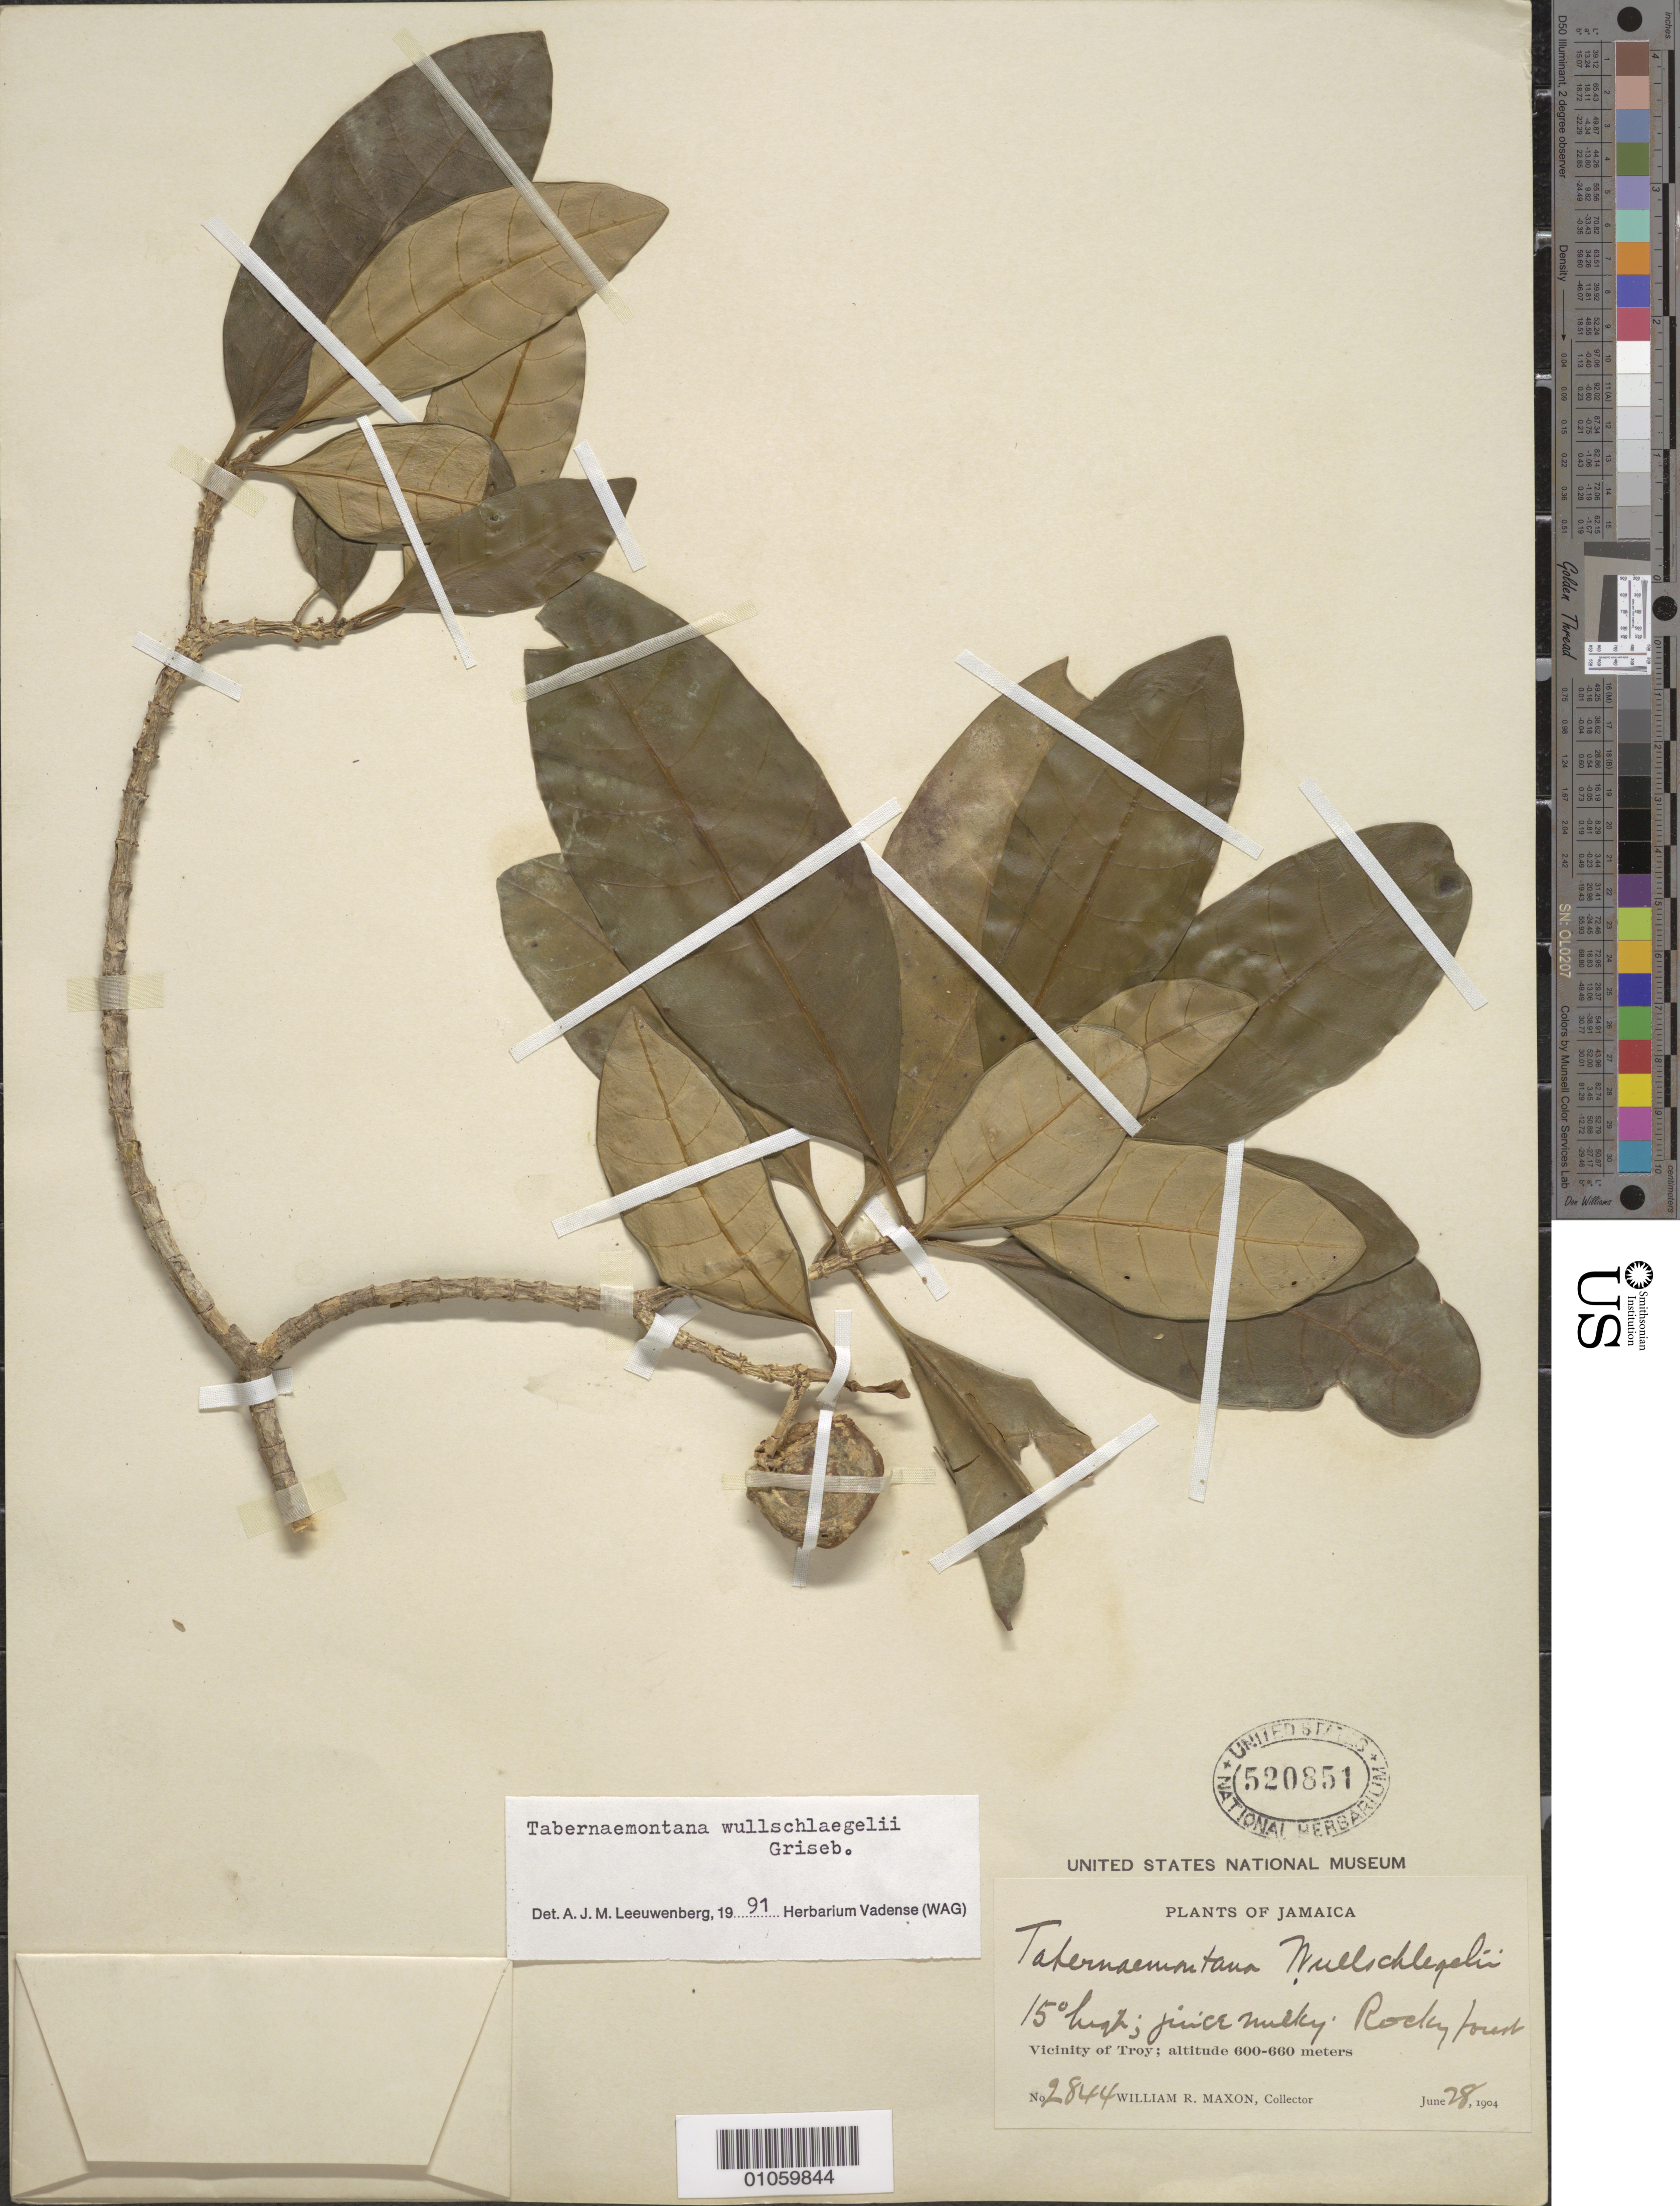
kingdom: Plantae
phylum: Tracheophyta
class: Magnoliopsida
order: Gentianales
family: Apocynaceae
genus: Tabernaemontana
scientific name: Tabernaemontana wullschlaegelii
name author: Griseb.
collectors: W. R. Maxon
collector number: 2844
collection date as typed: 28 Jun 1904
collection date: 1904-06-28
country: Jamaica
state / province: Trelawny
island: Jamaica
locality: Vicinity of Troy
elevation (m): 600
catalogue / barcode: US 520851